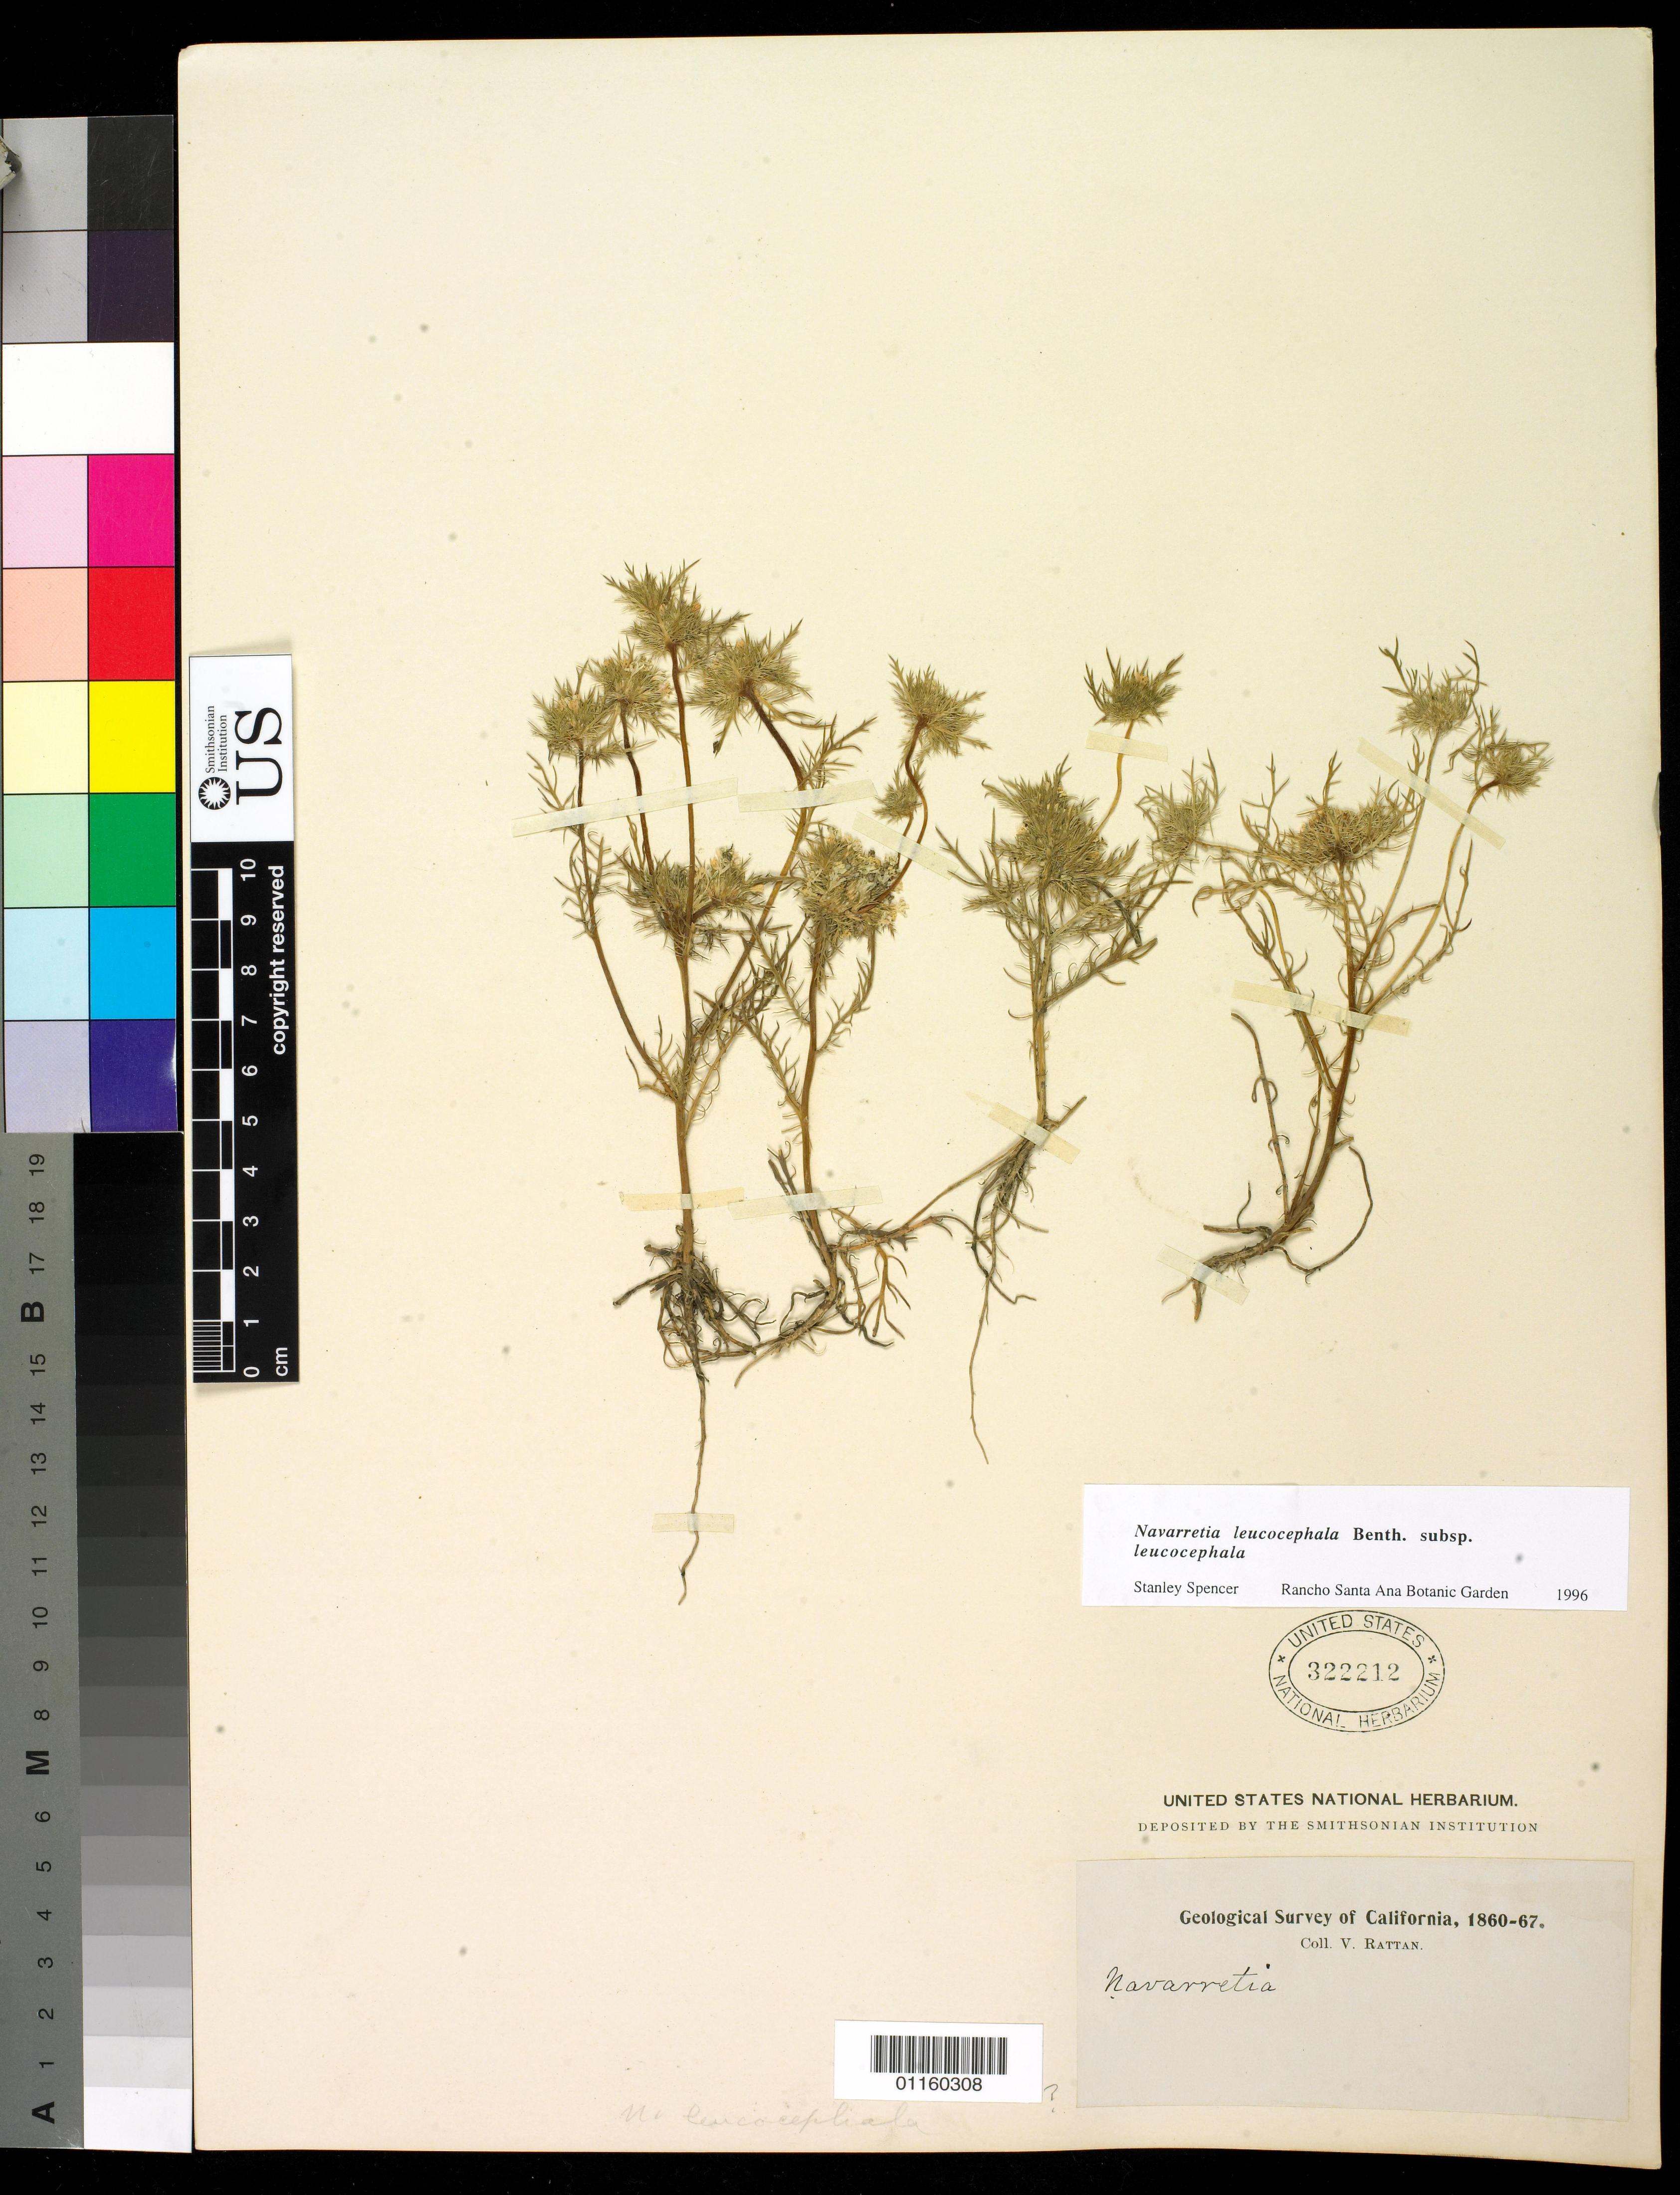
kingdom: Plantae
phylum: Tracheophyta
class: Magnoliopsida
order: Ericales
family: Polemoniaceae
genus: Navarretia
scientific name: Navarretia leucocephala subsp. leucocephala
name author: Benth.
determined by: Spencer, S. C.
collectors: V. Rattan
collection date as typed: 1860 to -- --- 1867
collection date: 1860/1867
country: United States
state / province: California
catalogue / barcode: US 322212